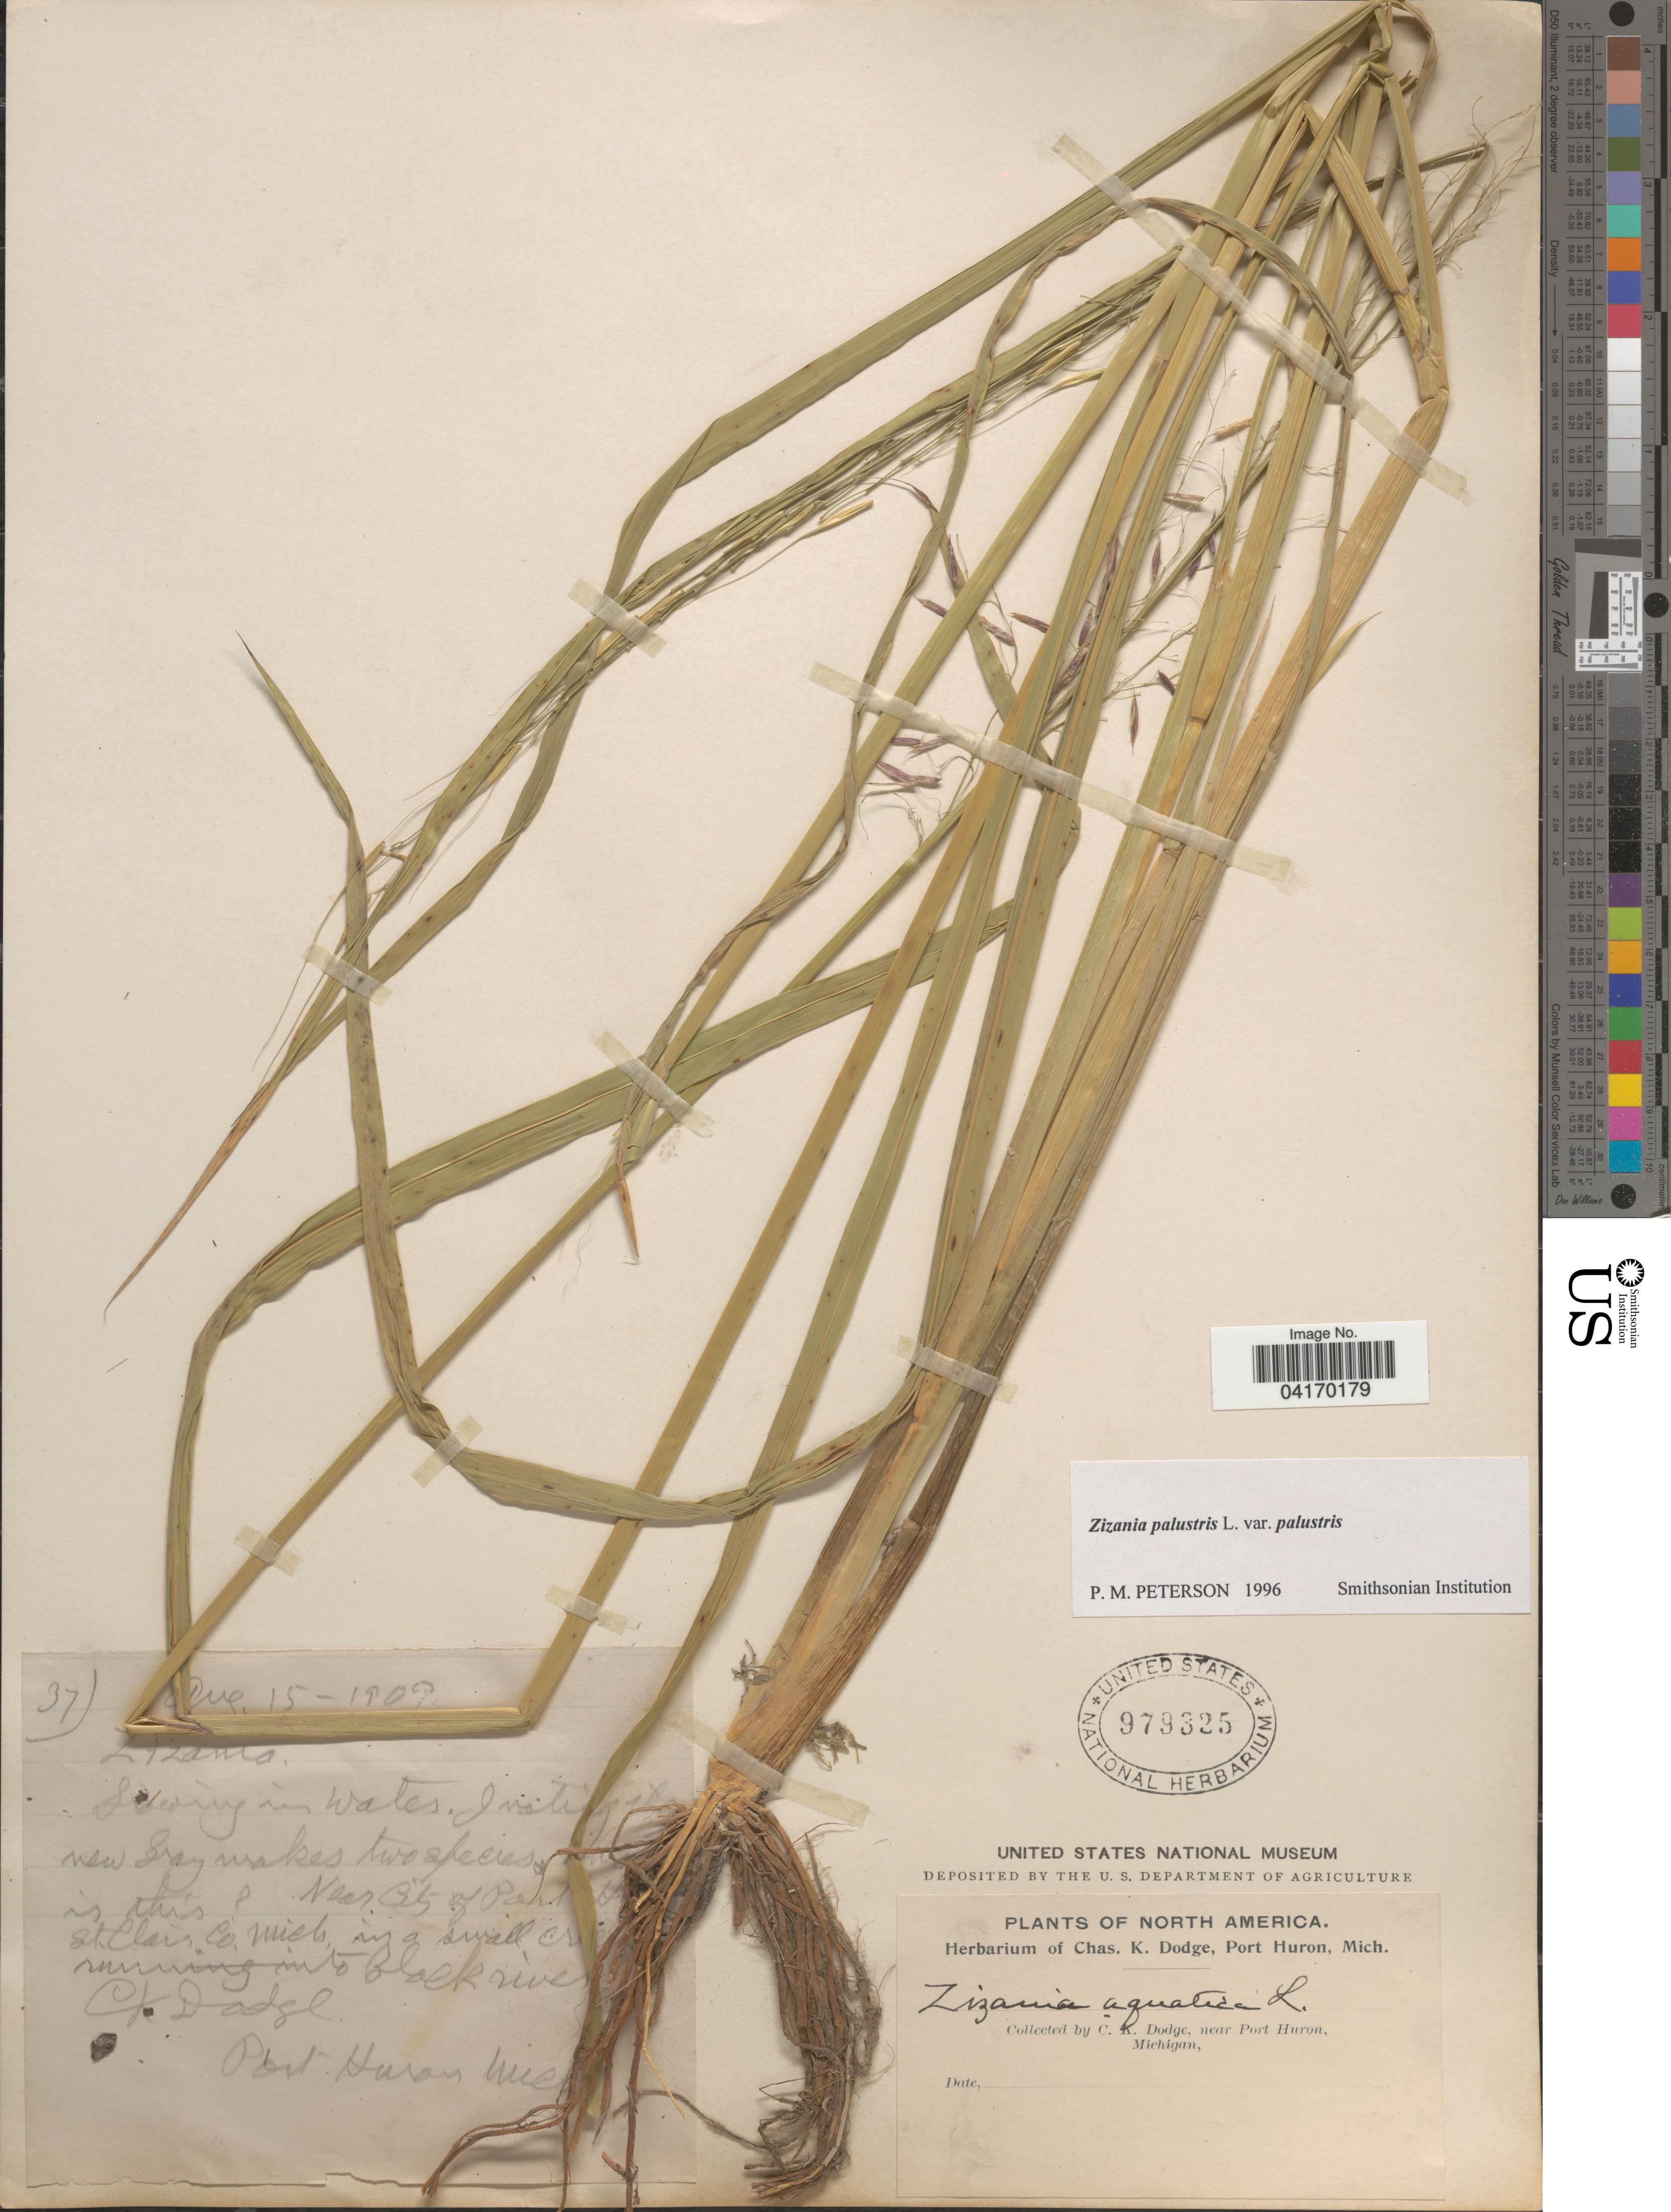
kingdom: Plantae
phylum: Tracheophyta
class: Liliopsida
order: Poales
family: Poaceae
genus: Zizania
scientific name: Zizania palustris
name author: L.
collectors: C. Dodge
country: United States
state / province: Michigan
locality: Near Port Huron.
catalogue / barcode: US 979325